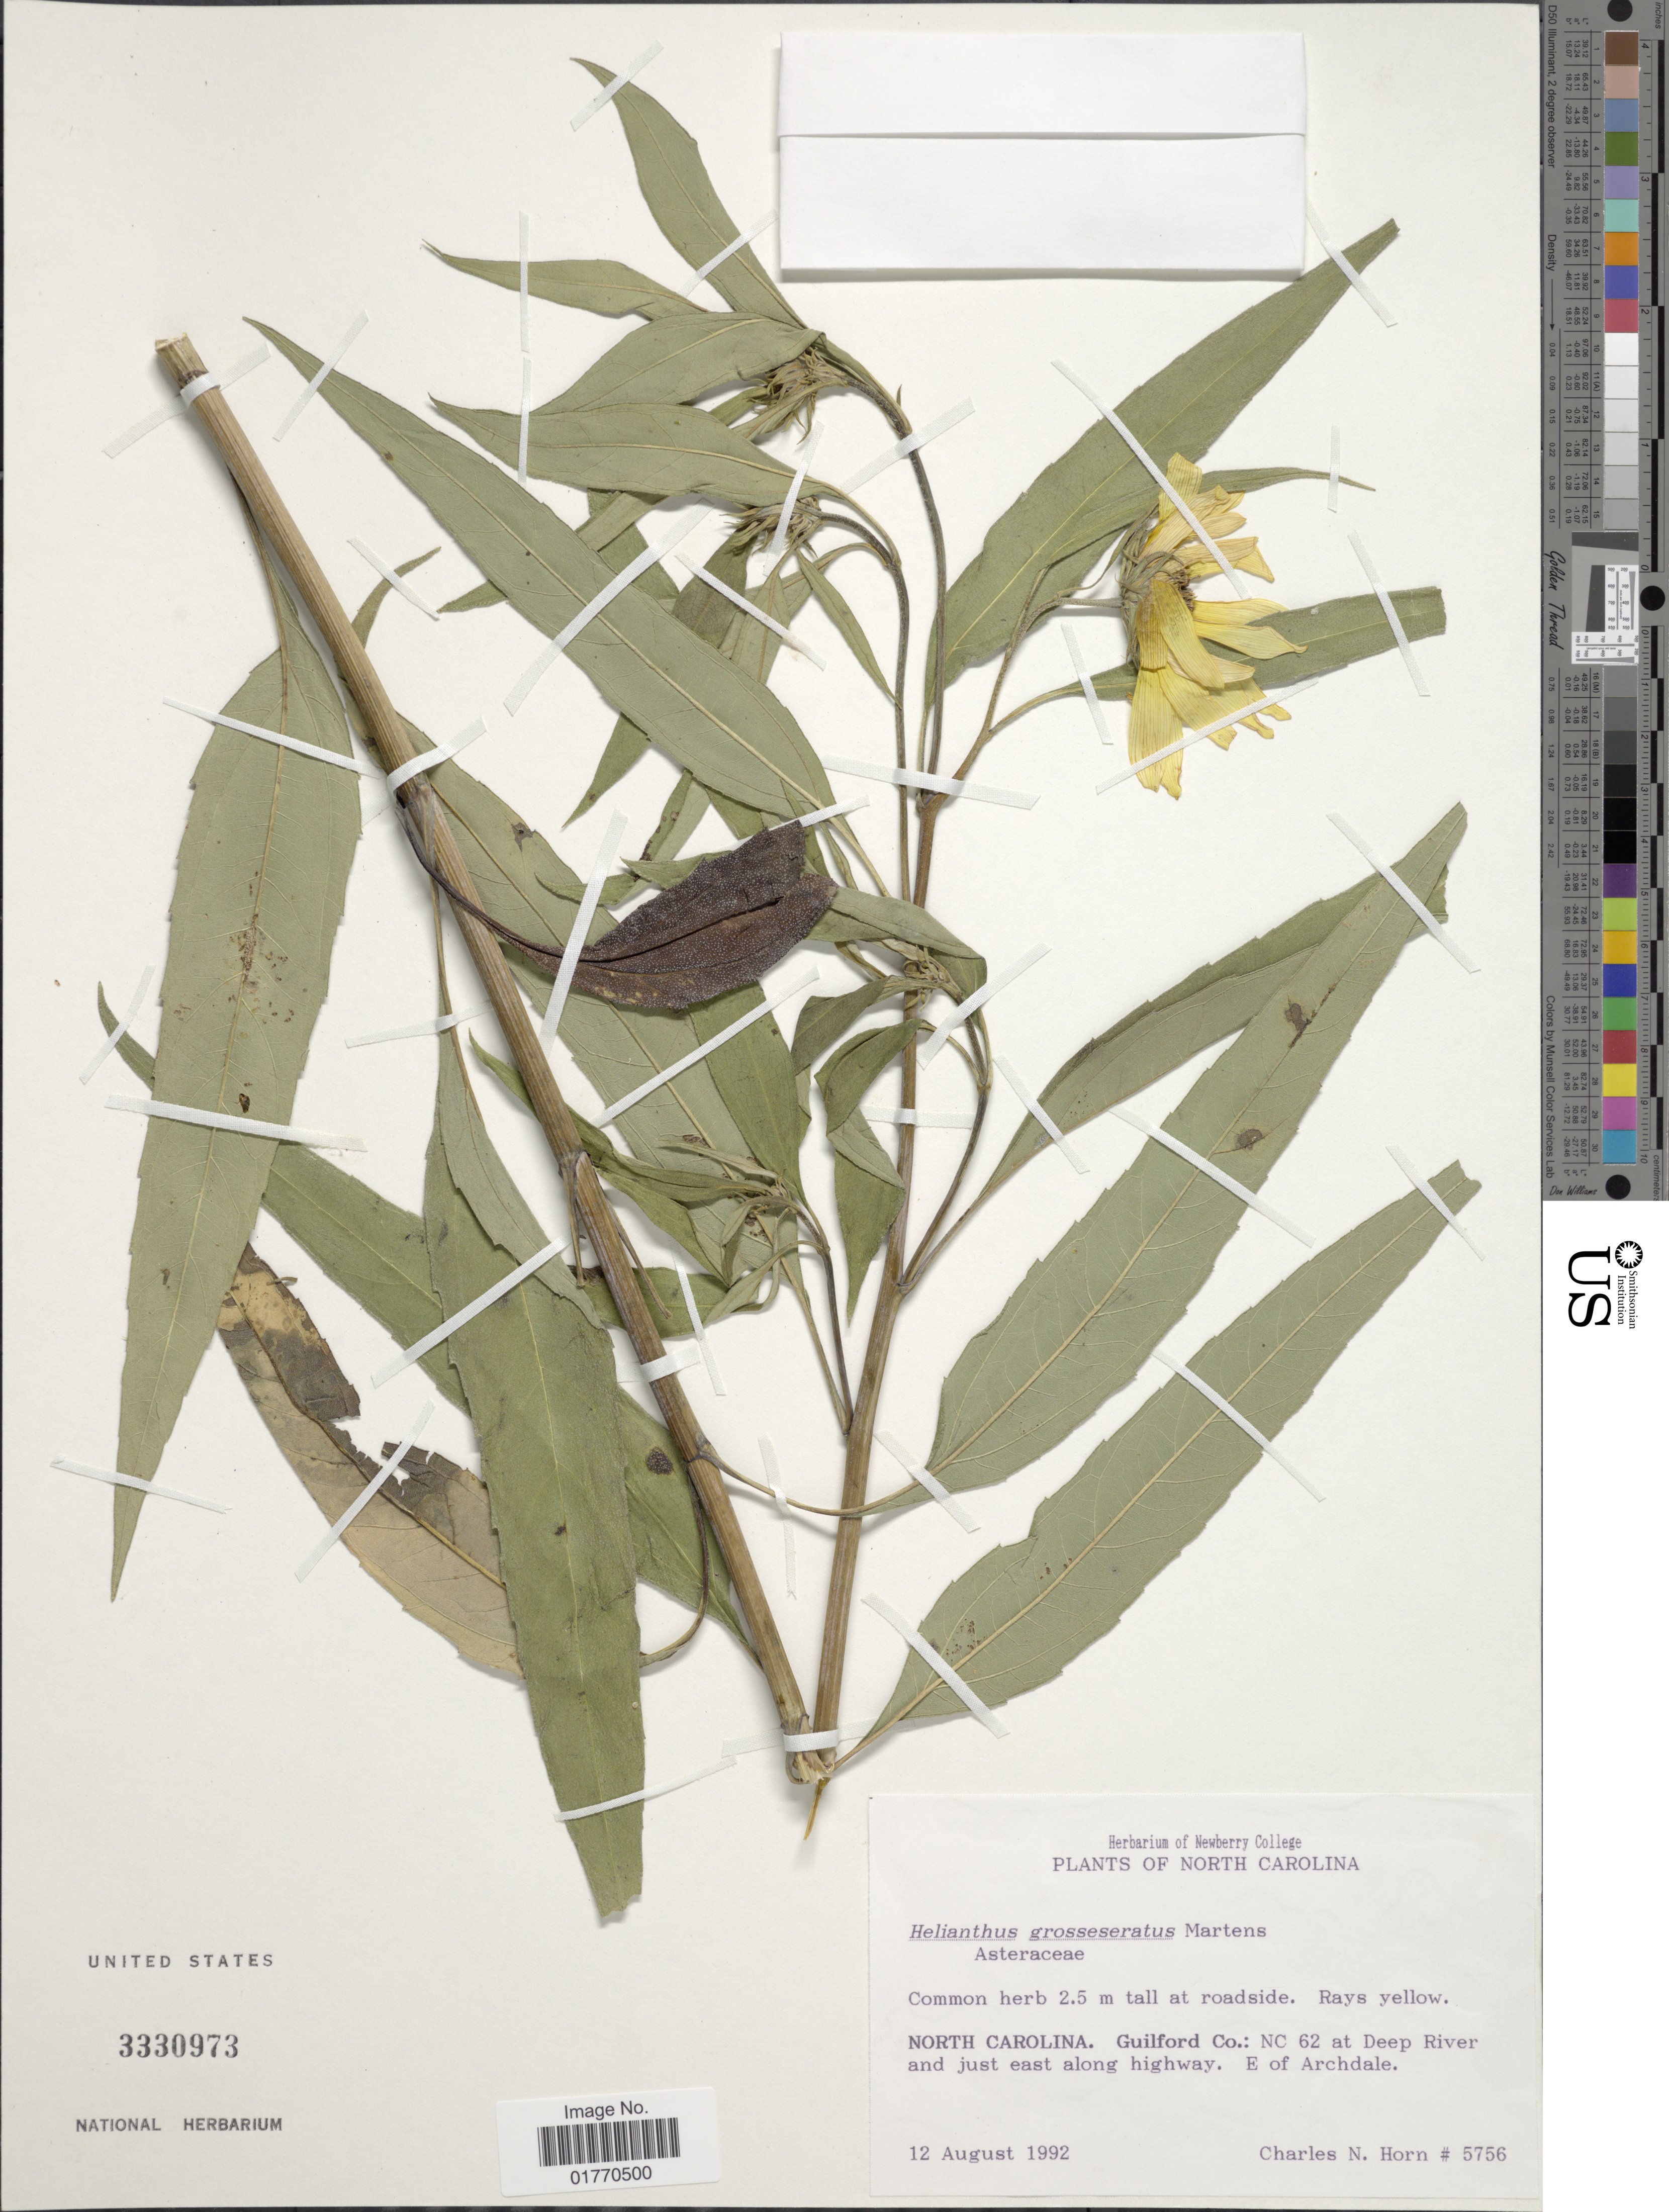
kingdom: Plantae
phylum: Tracheophyta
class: Magnoliopsida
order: Asterales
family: Asteraceae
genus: Helianthus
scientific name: Helianthus grosseserratus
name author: M. Martens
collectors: C. N. Horn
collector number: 5756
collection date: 1992-08-12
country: United States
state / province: North Carolina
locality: North Carolina, Guilford Co.: NC 62 at Deep River and just east along highway, E of Archdale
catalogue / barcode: US 3330973